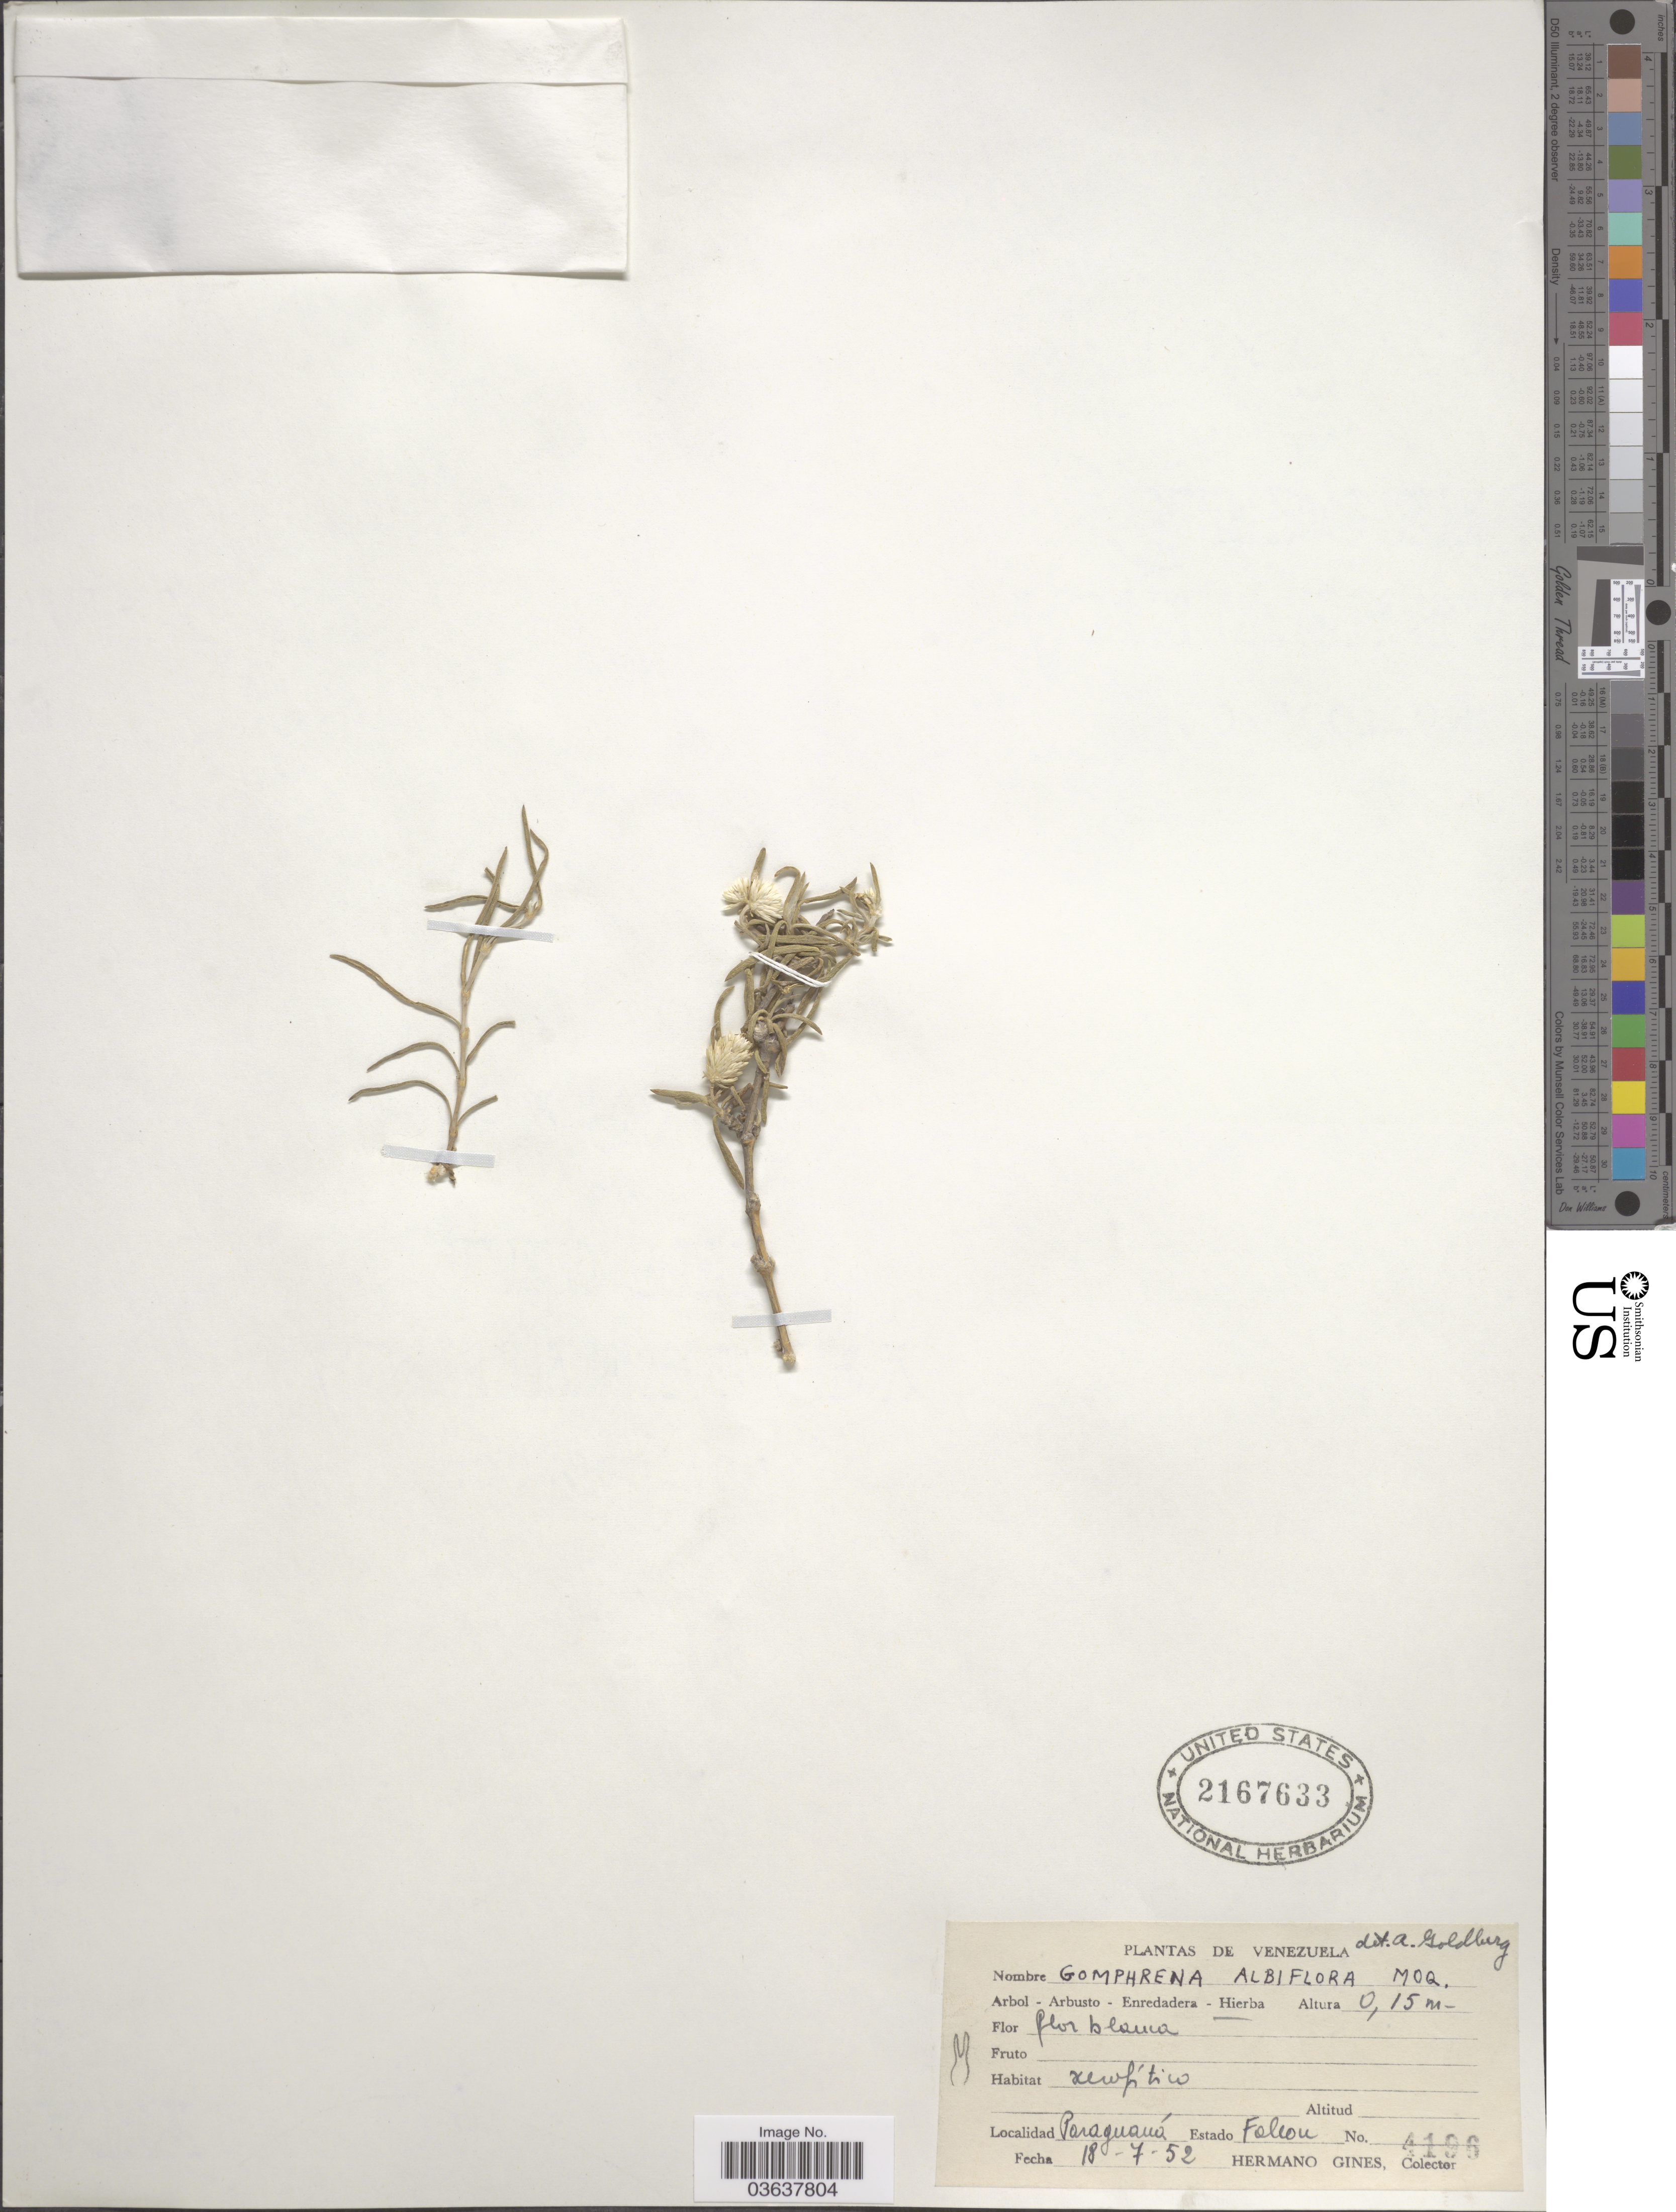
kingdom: Plantae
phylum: Tracheophyta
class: Magnoliopsida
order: Caryophyllales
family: Amaranthaceae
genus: Gomphrena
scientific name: Gomphrena albiflora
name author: Moq.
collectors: Bro. Gines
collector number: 4196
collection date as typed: Transcribed d/m/y: 18/7/52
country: Venezuela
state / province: Falcón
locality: Paraguauá.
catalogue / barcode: US 2167633